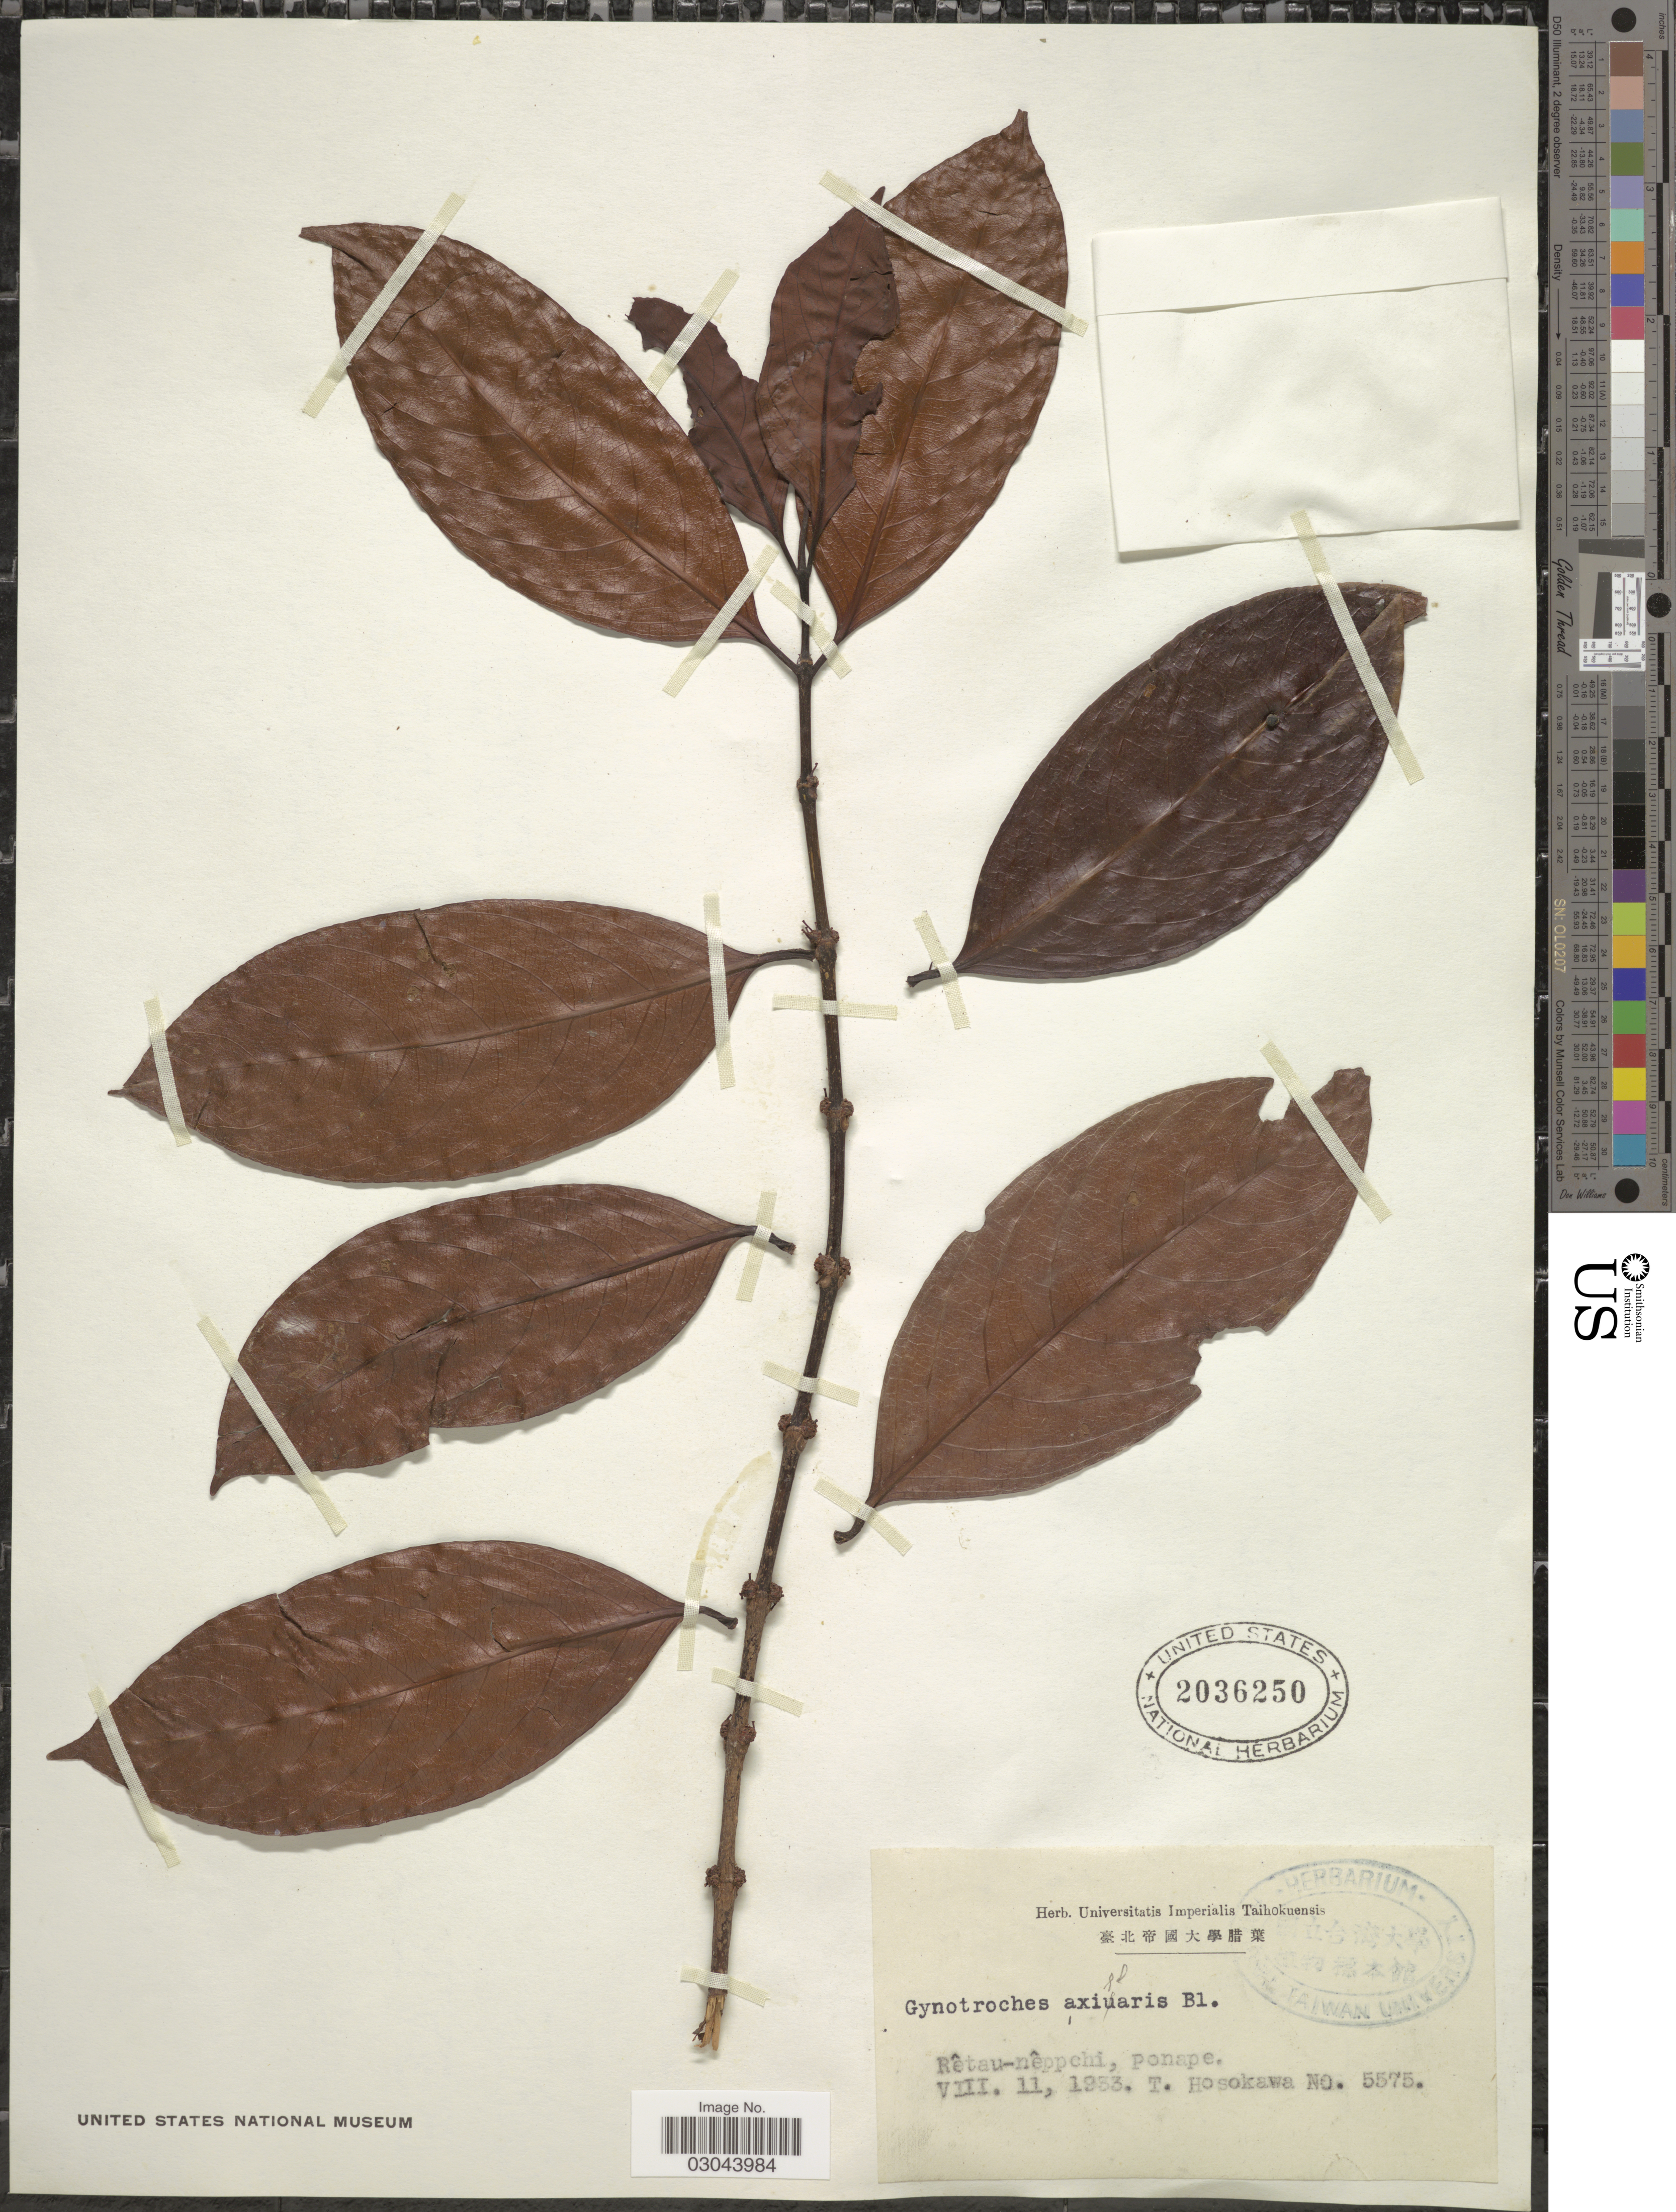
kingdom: Plantae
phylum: Tracheophyta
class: Magnoliopsida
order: Malpighiales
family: Rhizophoraceae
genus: Gynotroches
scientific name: Gynotroches axillaris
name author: Blume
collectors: T. Hosokawa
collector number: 5575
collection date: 1933-08-11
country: Micronesia, Federated States of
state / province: Pohnpei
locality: Rêtau-nêppchi, Ponape.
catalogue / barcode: US 2036250